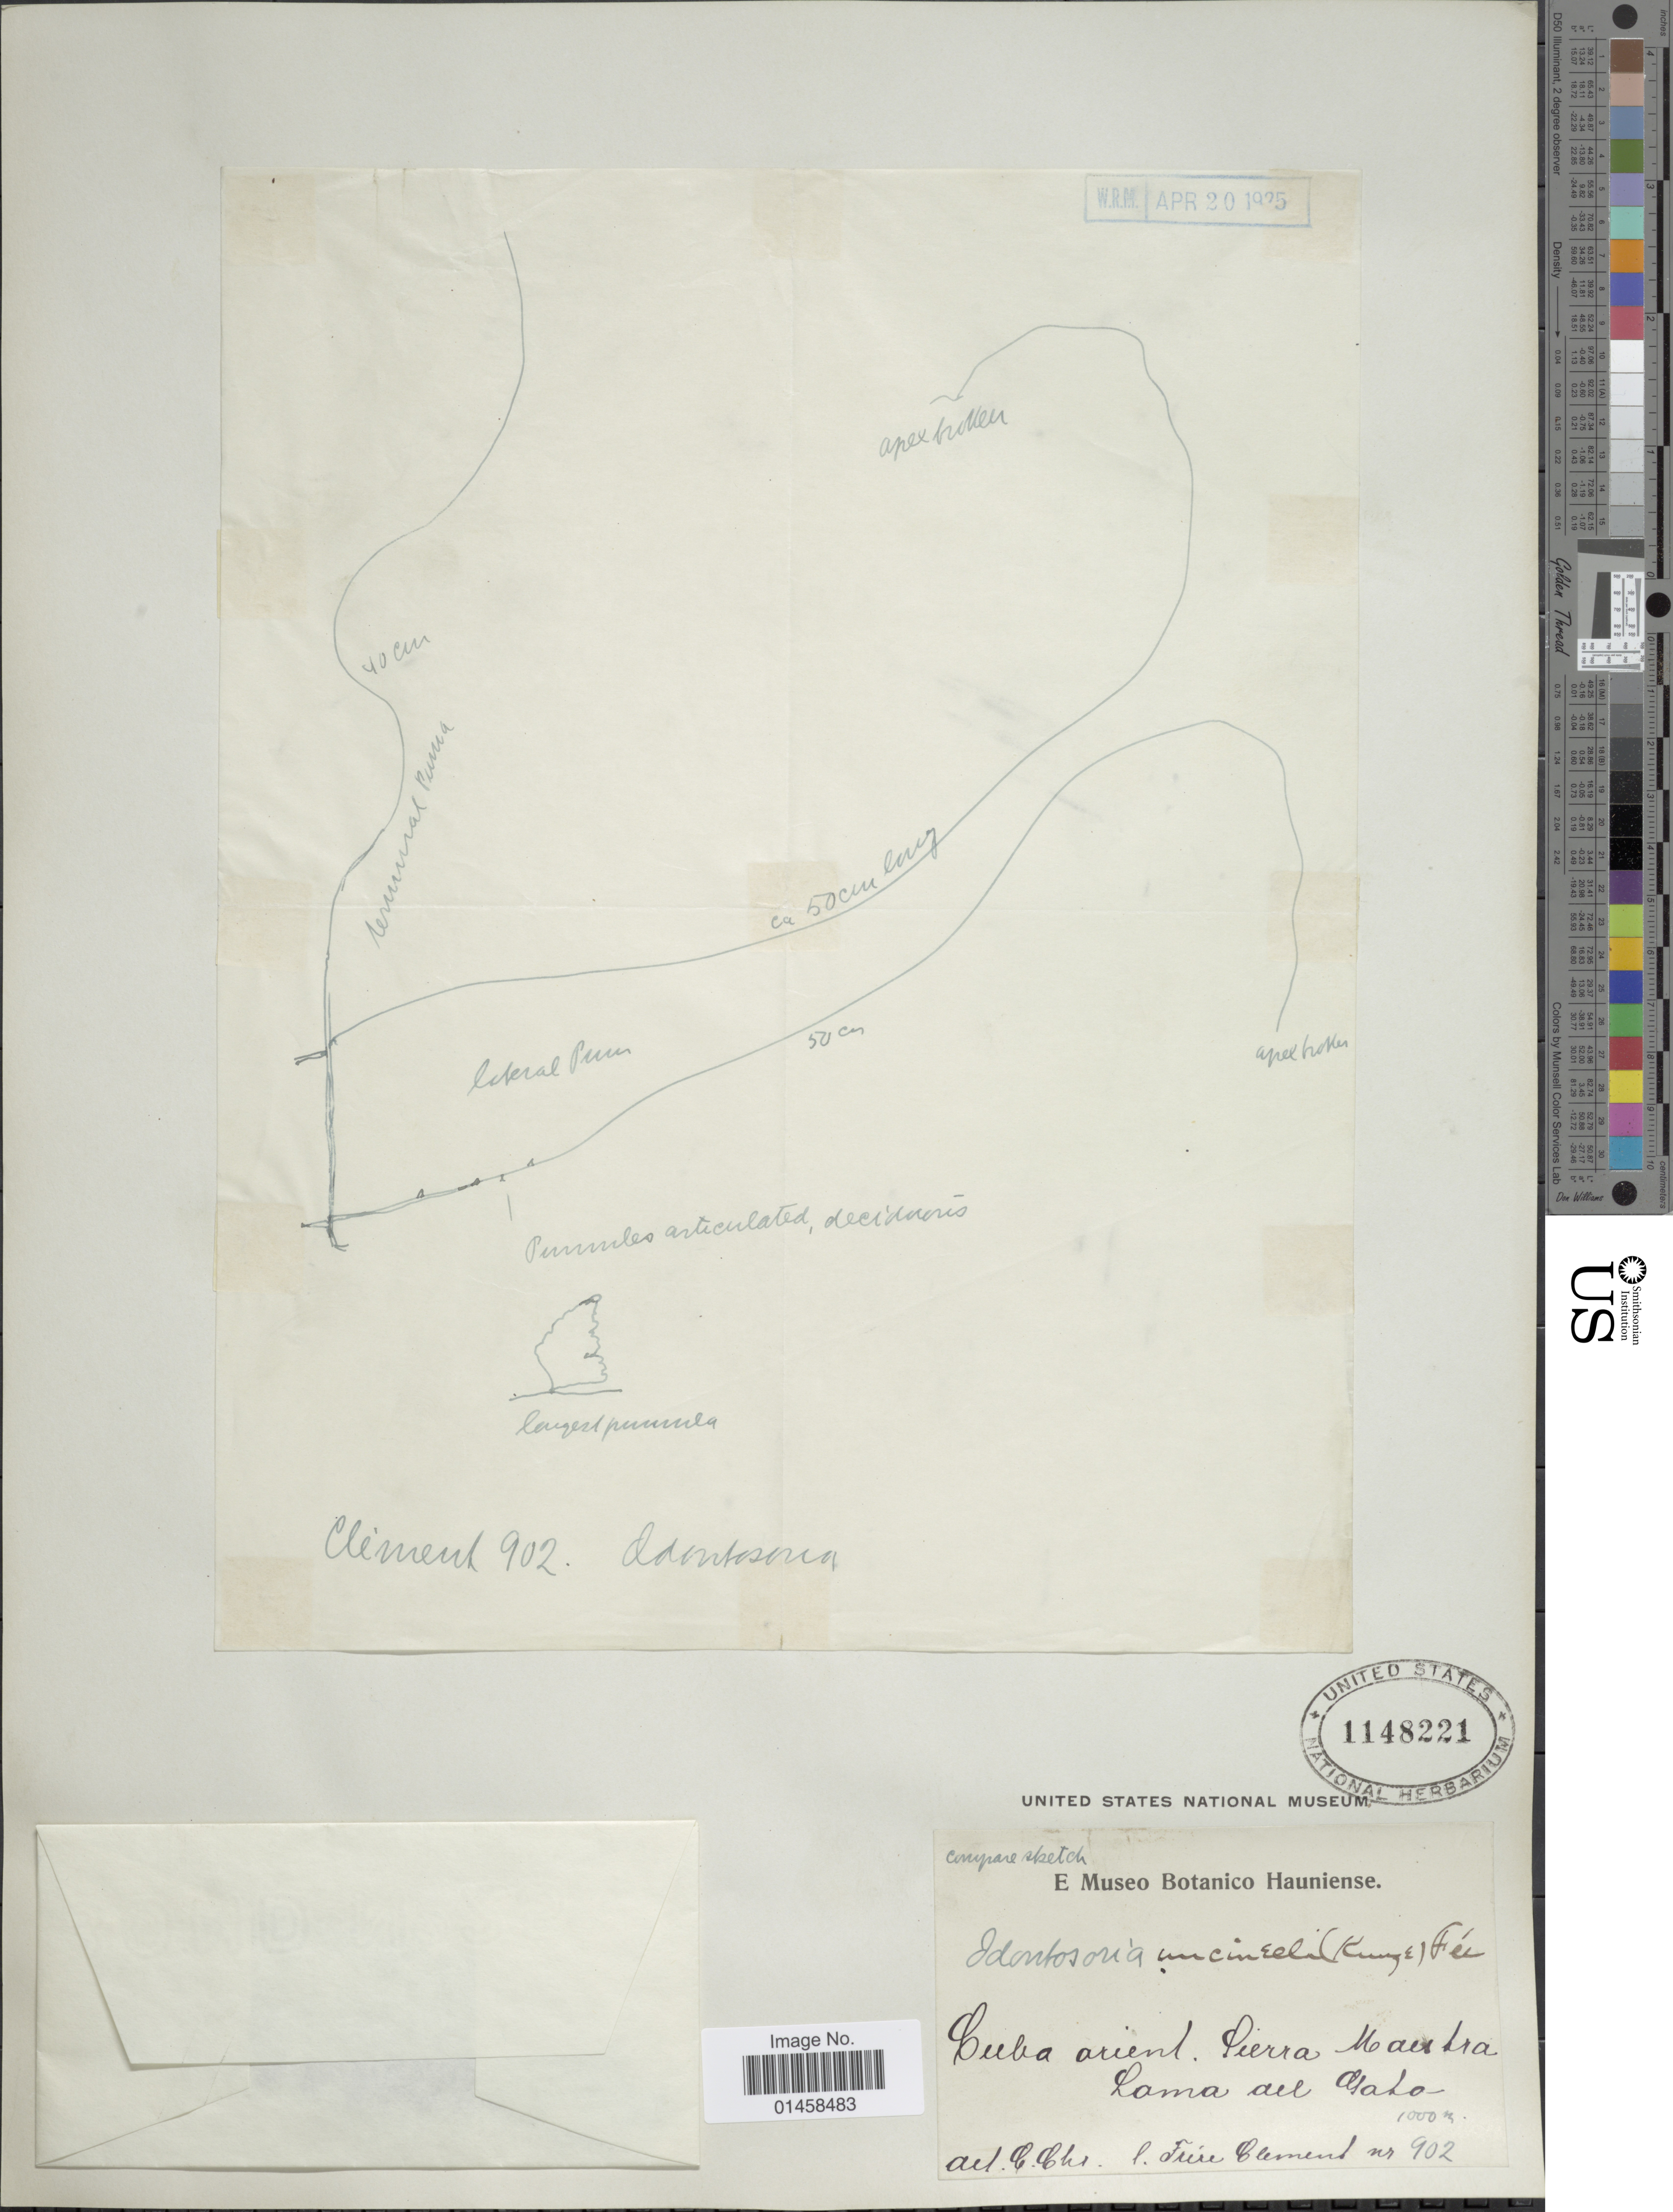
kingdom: Plantae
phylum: Tracheophyta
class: Polypodiopsida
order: Polypodiales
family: Lindsaeaceae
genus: Odontosoria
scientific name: Odontosoria scandens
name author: (Desv.) C. Chr.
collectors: A. Clément Téteau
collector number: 902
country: Cuba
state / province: Oriente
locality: Sierra Maestra, Loma del Gato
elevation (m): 1000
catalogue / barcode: US 1148221